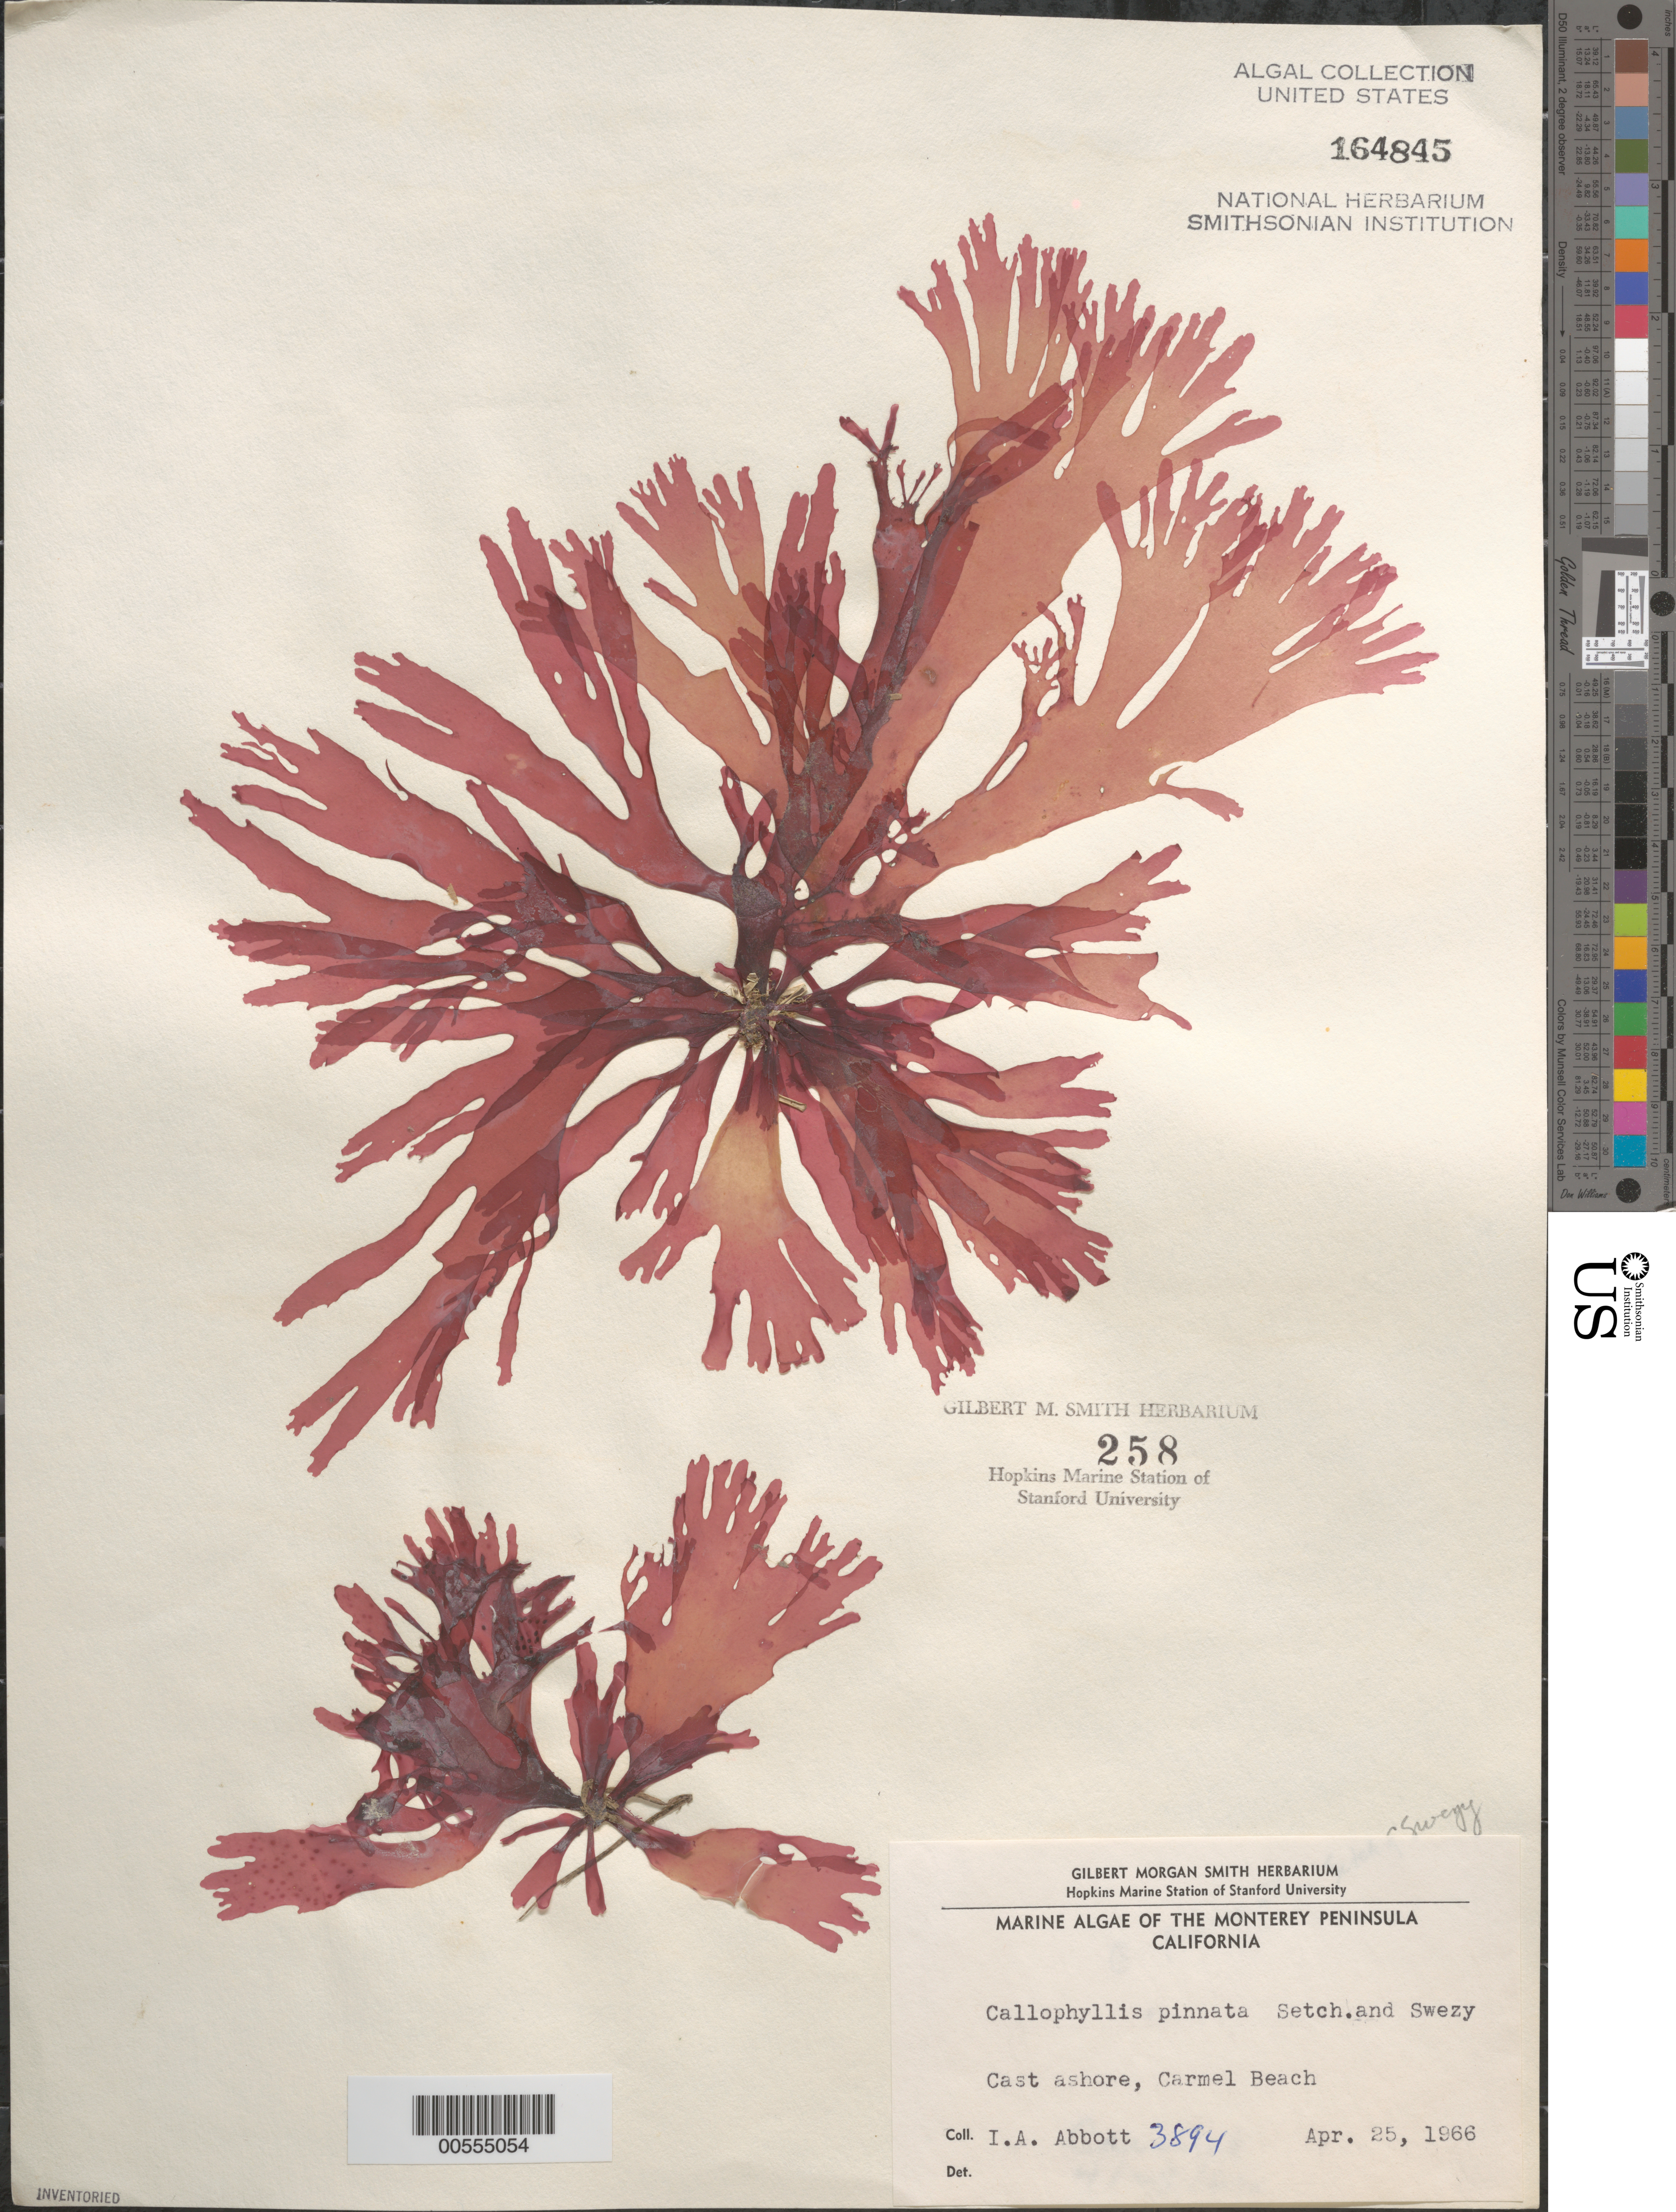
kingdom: Plantae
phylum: Rhodophyta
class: Florideophyceae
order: Gigartinales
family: Kallymeniaceae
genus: Callophyllis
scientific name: Callophyllis pinnata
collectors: I. A. Abbott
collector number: IAA 3894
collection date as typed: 25 Apr 1966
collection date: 1966-04-25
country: United States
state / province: California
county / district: Monterey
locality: Carmel Beach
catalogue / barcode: US 164845